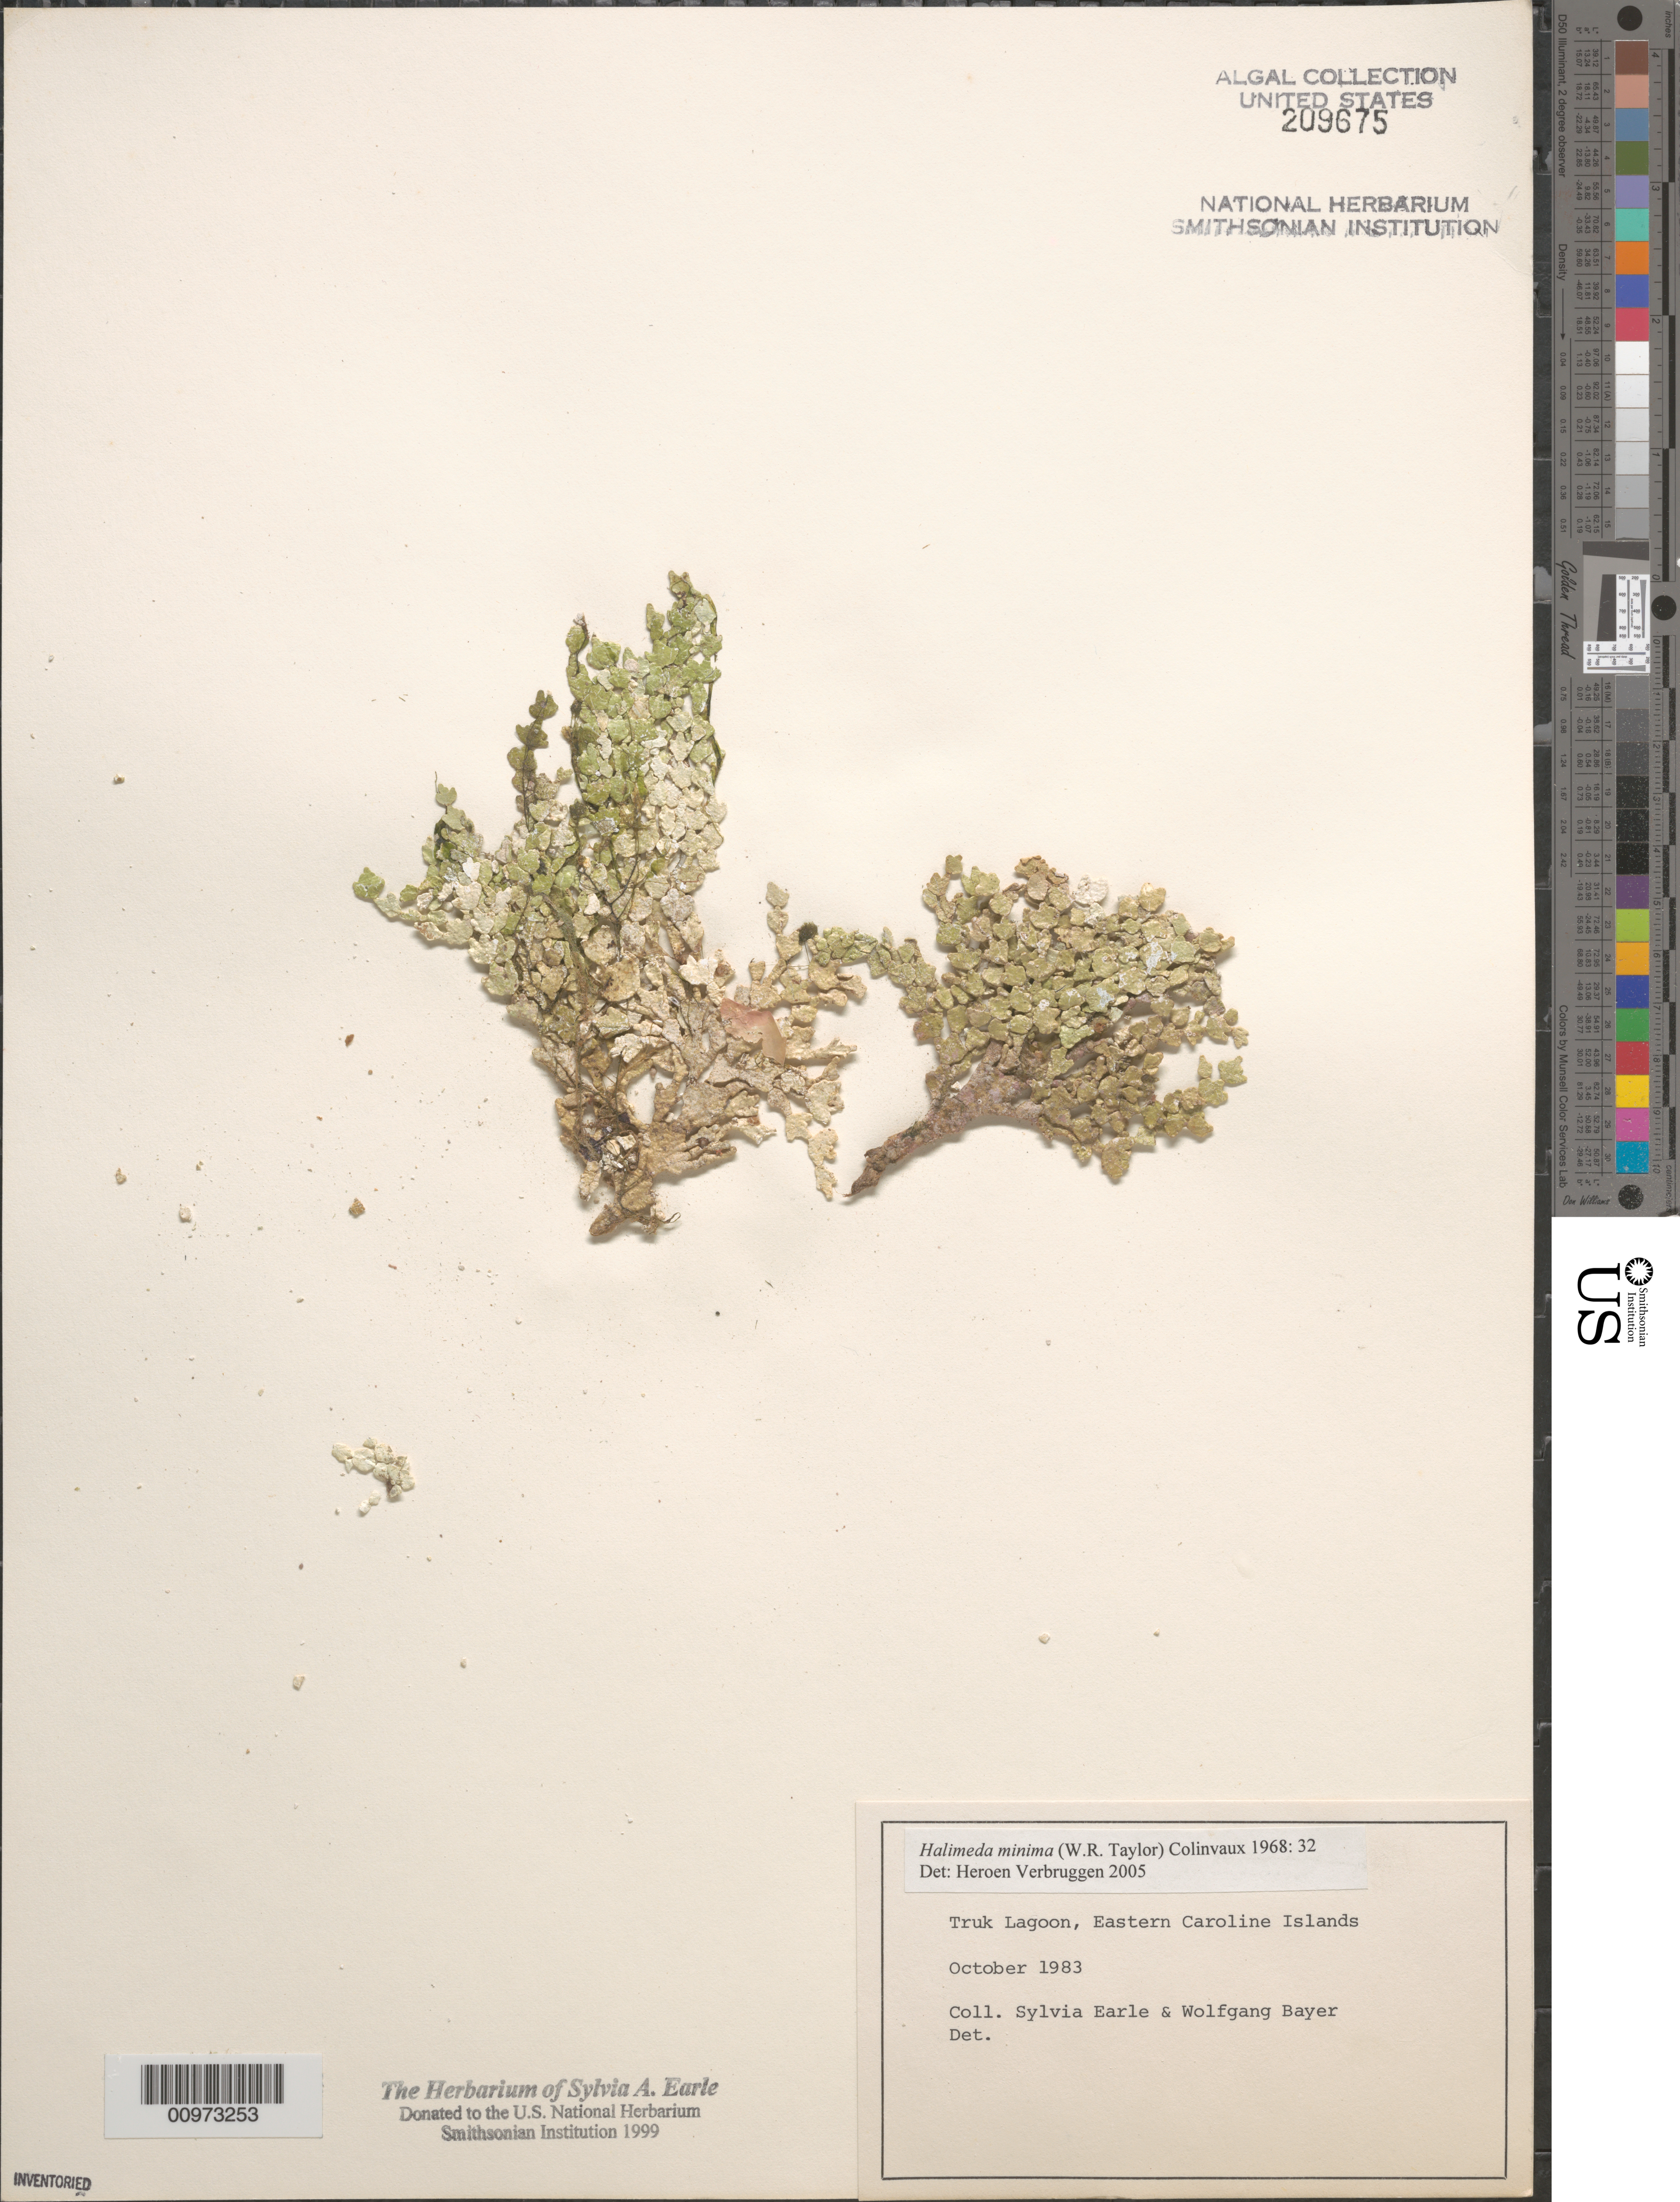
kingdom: Plantae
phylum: Chlorophyta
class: Ulvophyceae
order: Bryopsidales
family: Halimedaceae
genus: Halimeda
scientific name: Halimeda minima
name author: (W.R. Taylor) Hillis-Colinvaux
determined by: Verbruggen, H.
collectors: S. A. Earle & W. Bayer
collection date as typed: Oct 1983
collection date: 1983-10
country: Micronesia, Federated States of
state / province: Truk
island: Truk (Chuuk) Is.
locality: Chuuk Lagoon [Truk Lagoon]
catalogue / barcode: US 209675